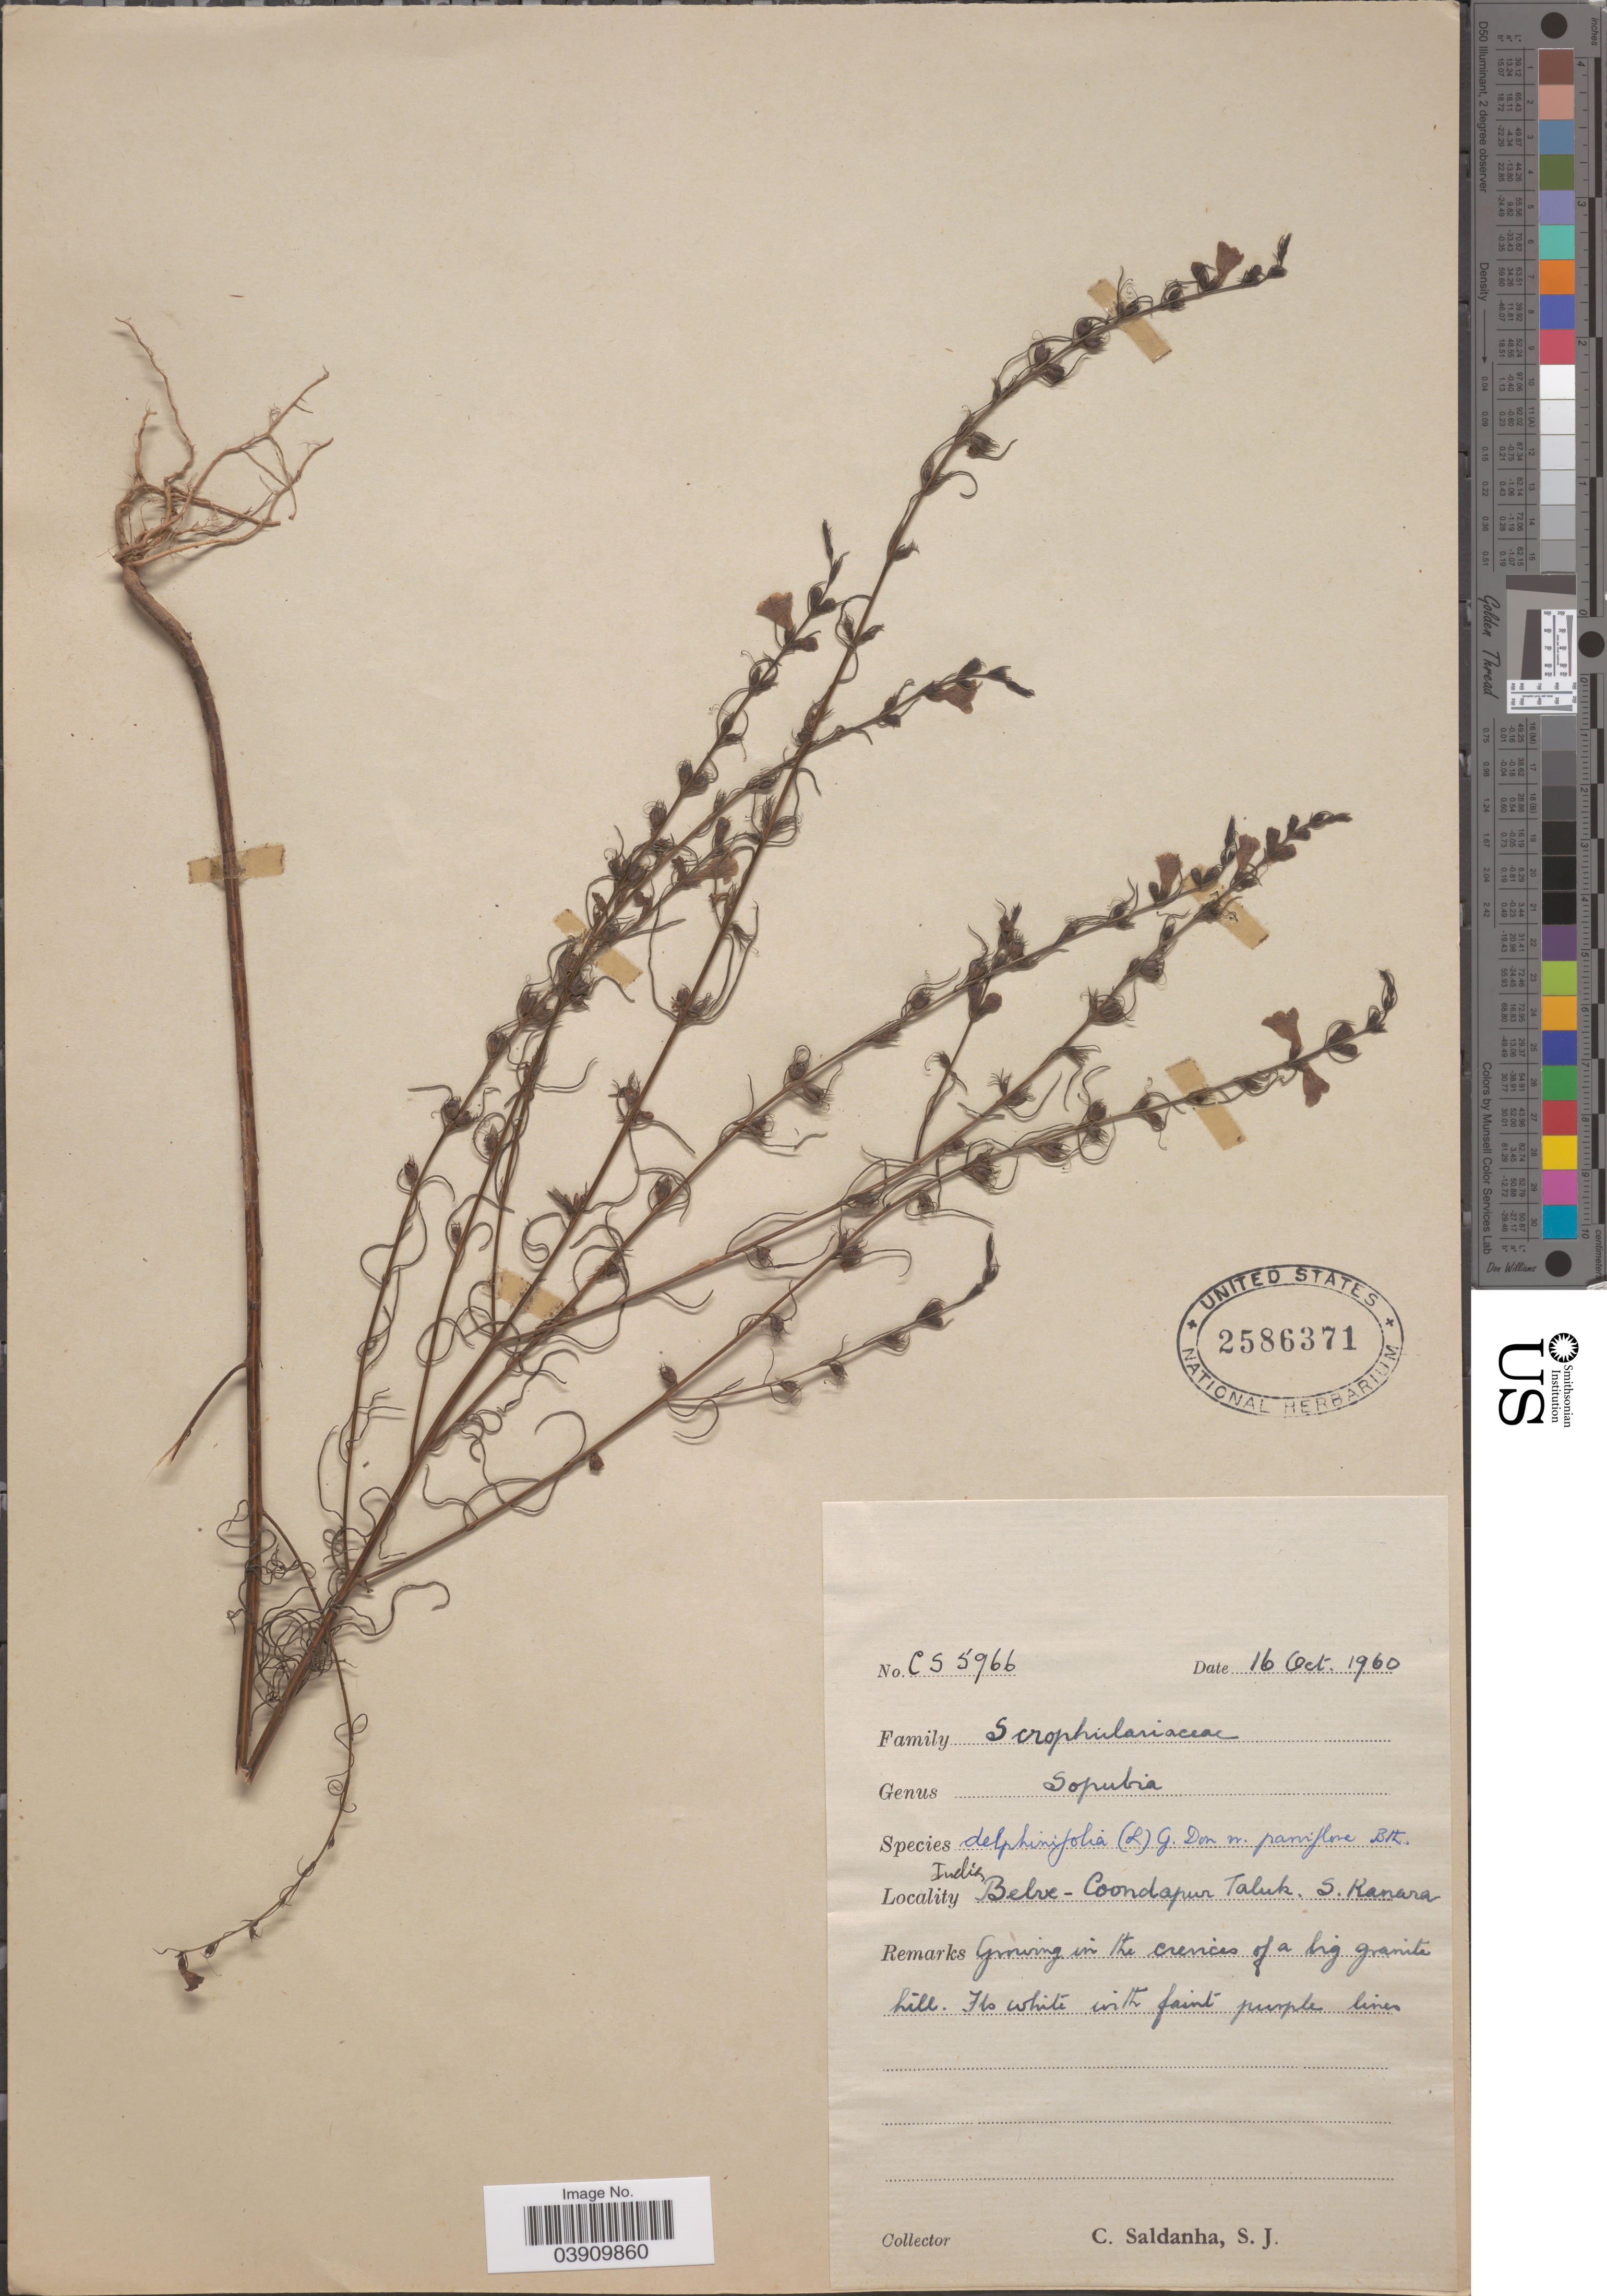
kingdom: Plantae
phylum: Tracheophyta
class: Magnoliopsida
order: Lamiales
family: Orobanchaceae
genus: Sopubia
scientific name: Sopubia delphinifolia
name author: G. Don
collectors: C. Saldanha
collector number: CS5966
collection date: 1960-10-16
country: India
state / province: Karnataka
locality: Belve-Coondapur Taluk S. Kanara.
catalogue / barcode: US 2586371